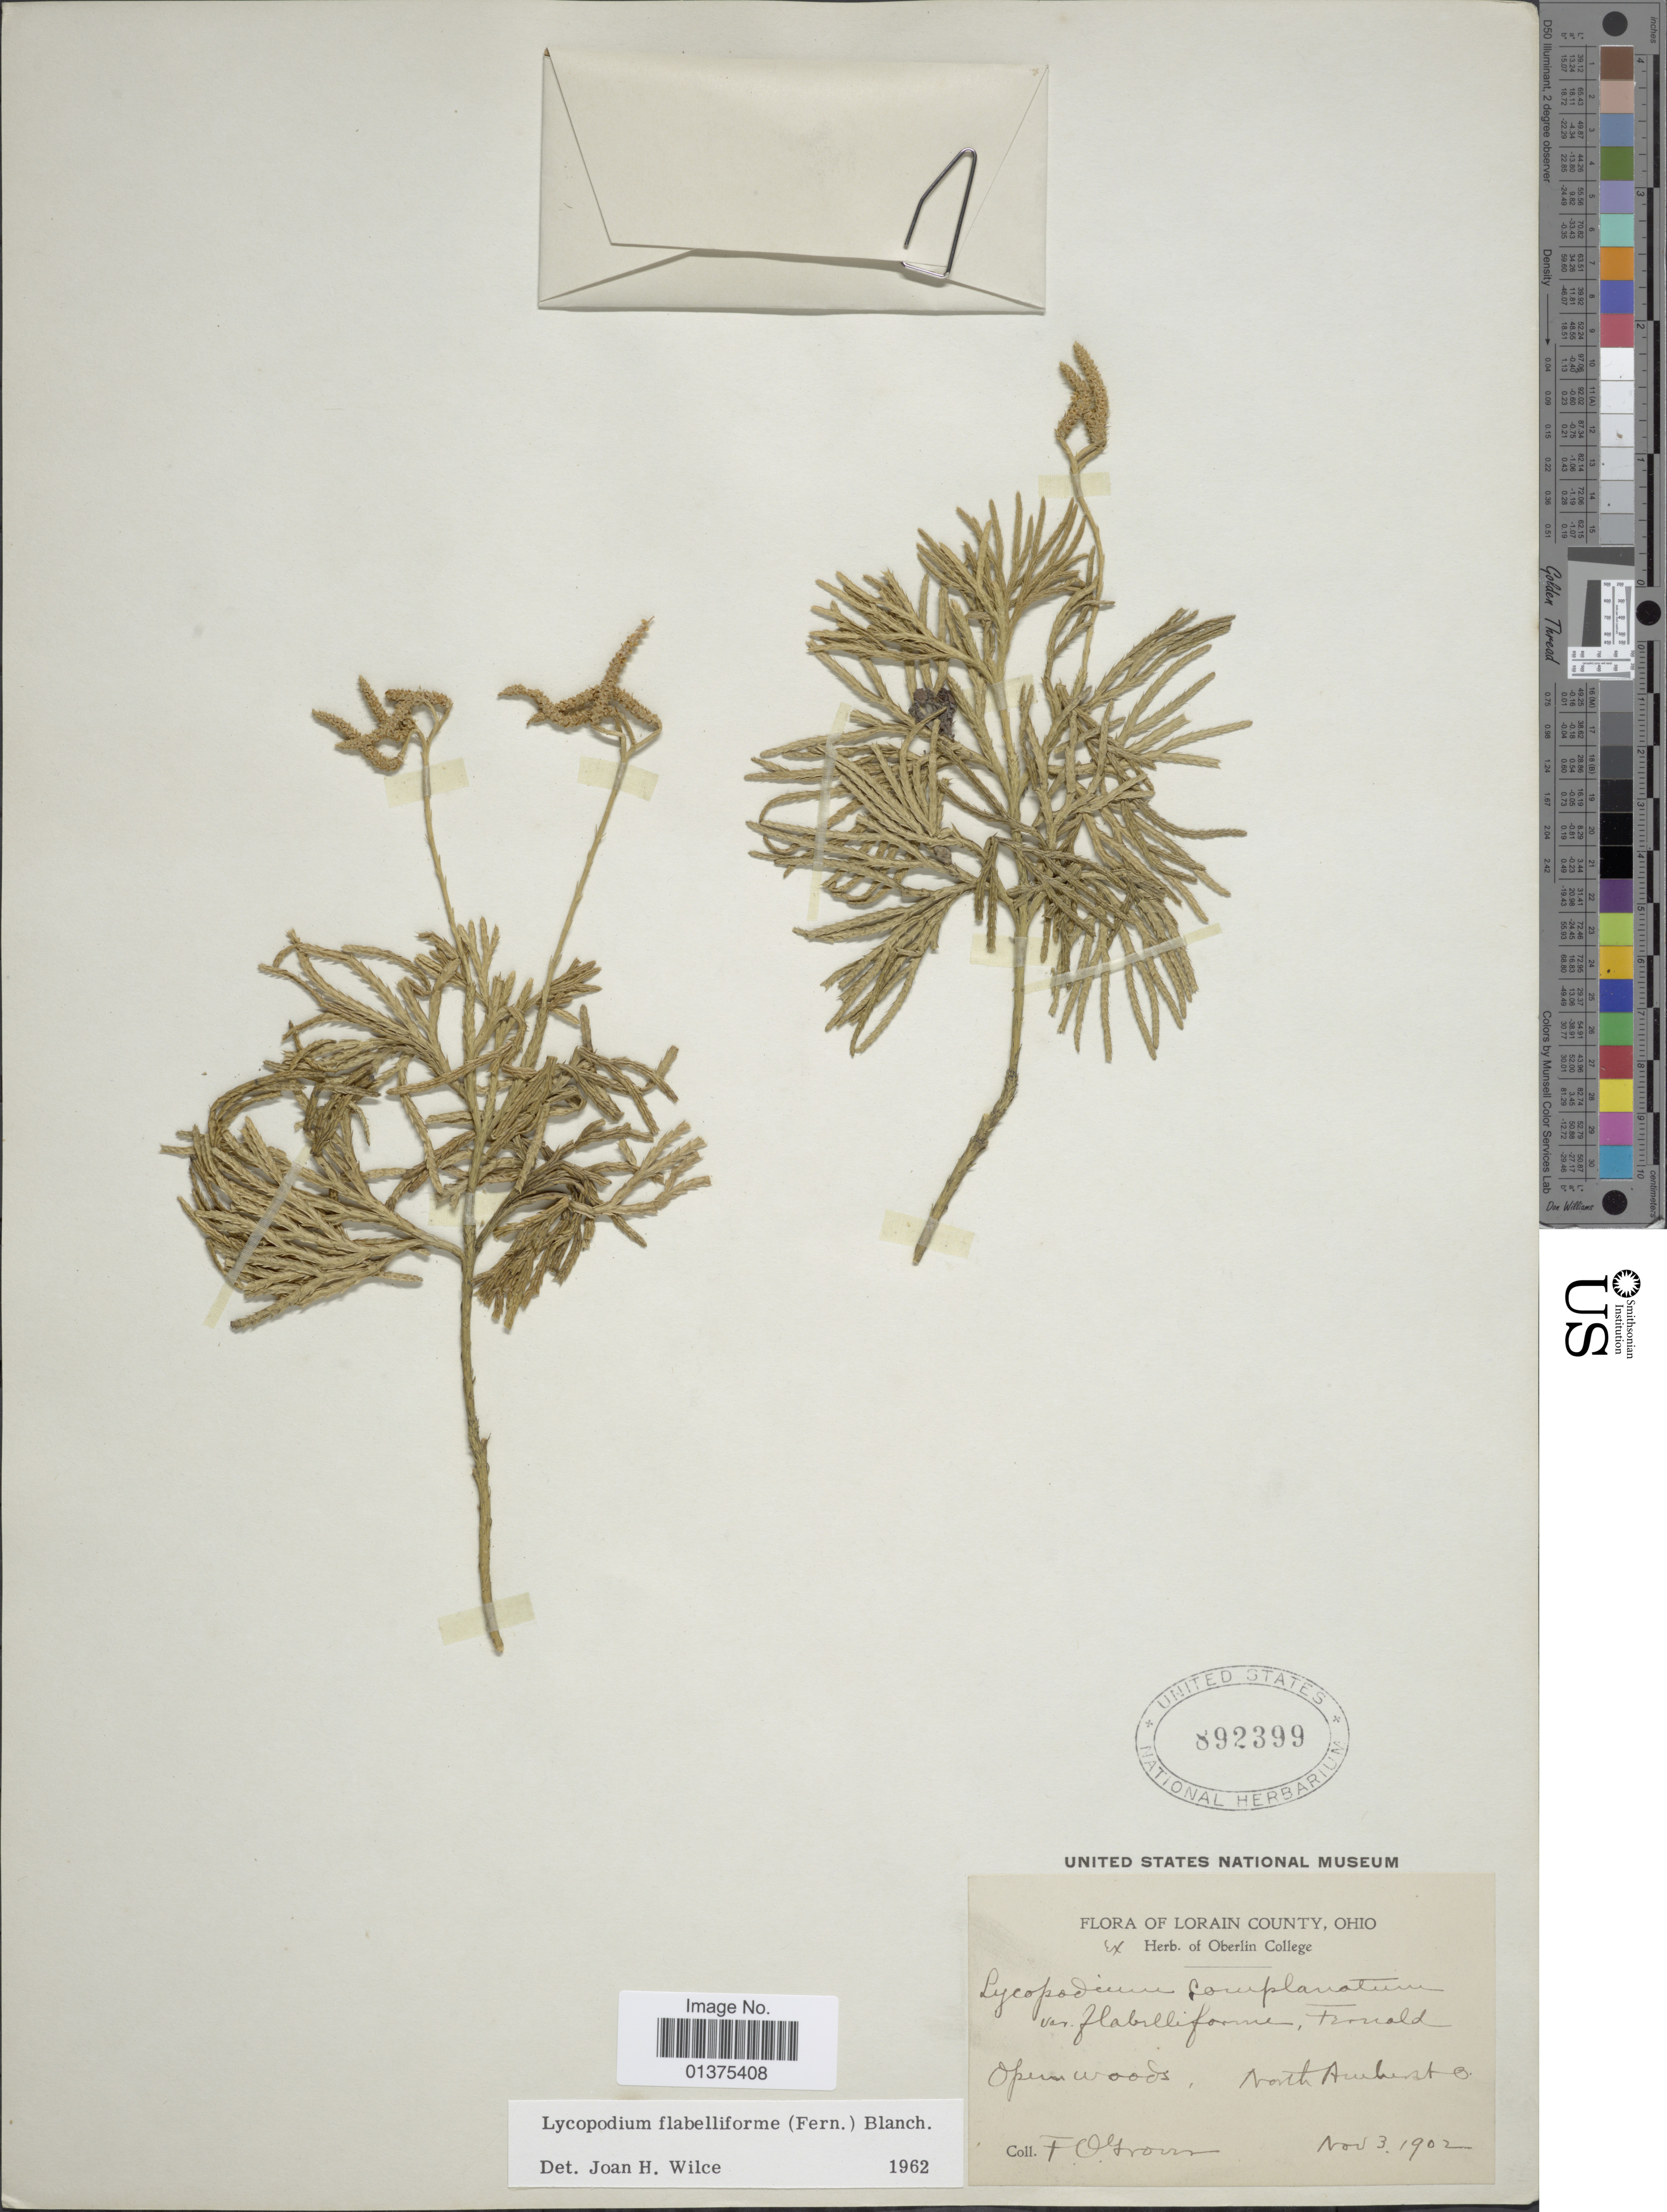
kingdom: Plantae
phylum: Tracheophyta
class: Lycopodiopsida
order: Lycopodiales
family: Lycopodiaceae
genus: Diphasiastrum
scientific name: Diphasiastrum digitatum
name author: (Dill. ex A. Braun) Holub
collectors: F. Grover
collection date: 1902-11-03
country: United States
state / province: Ohio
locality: Lorain County, north Amherst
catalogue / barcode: US 892399